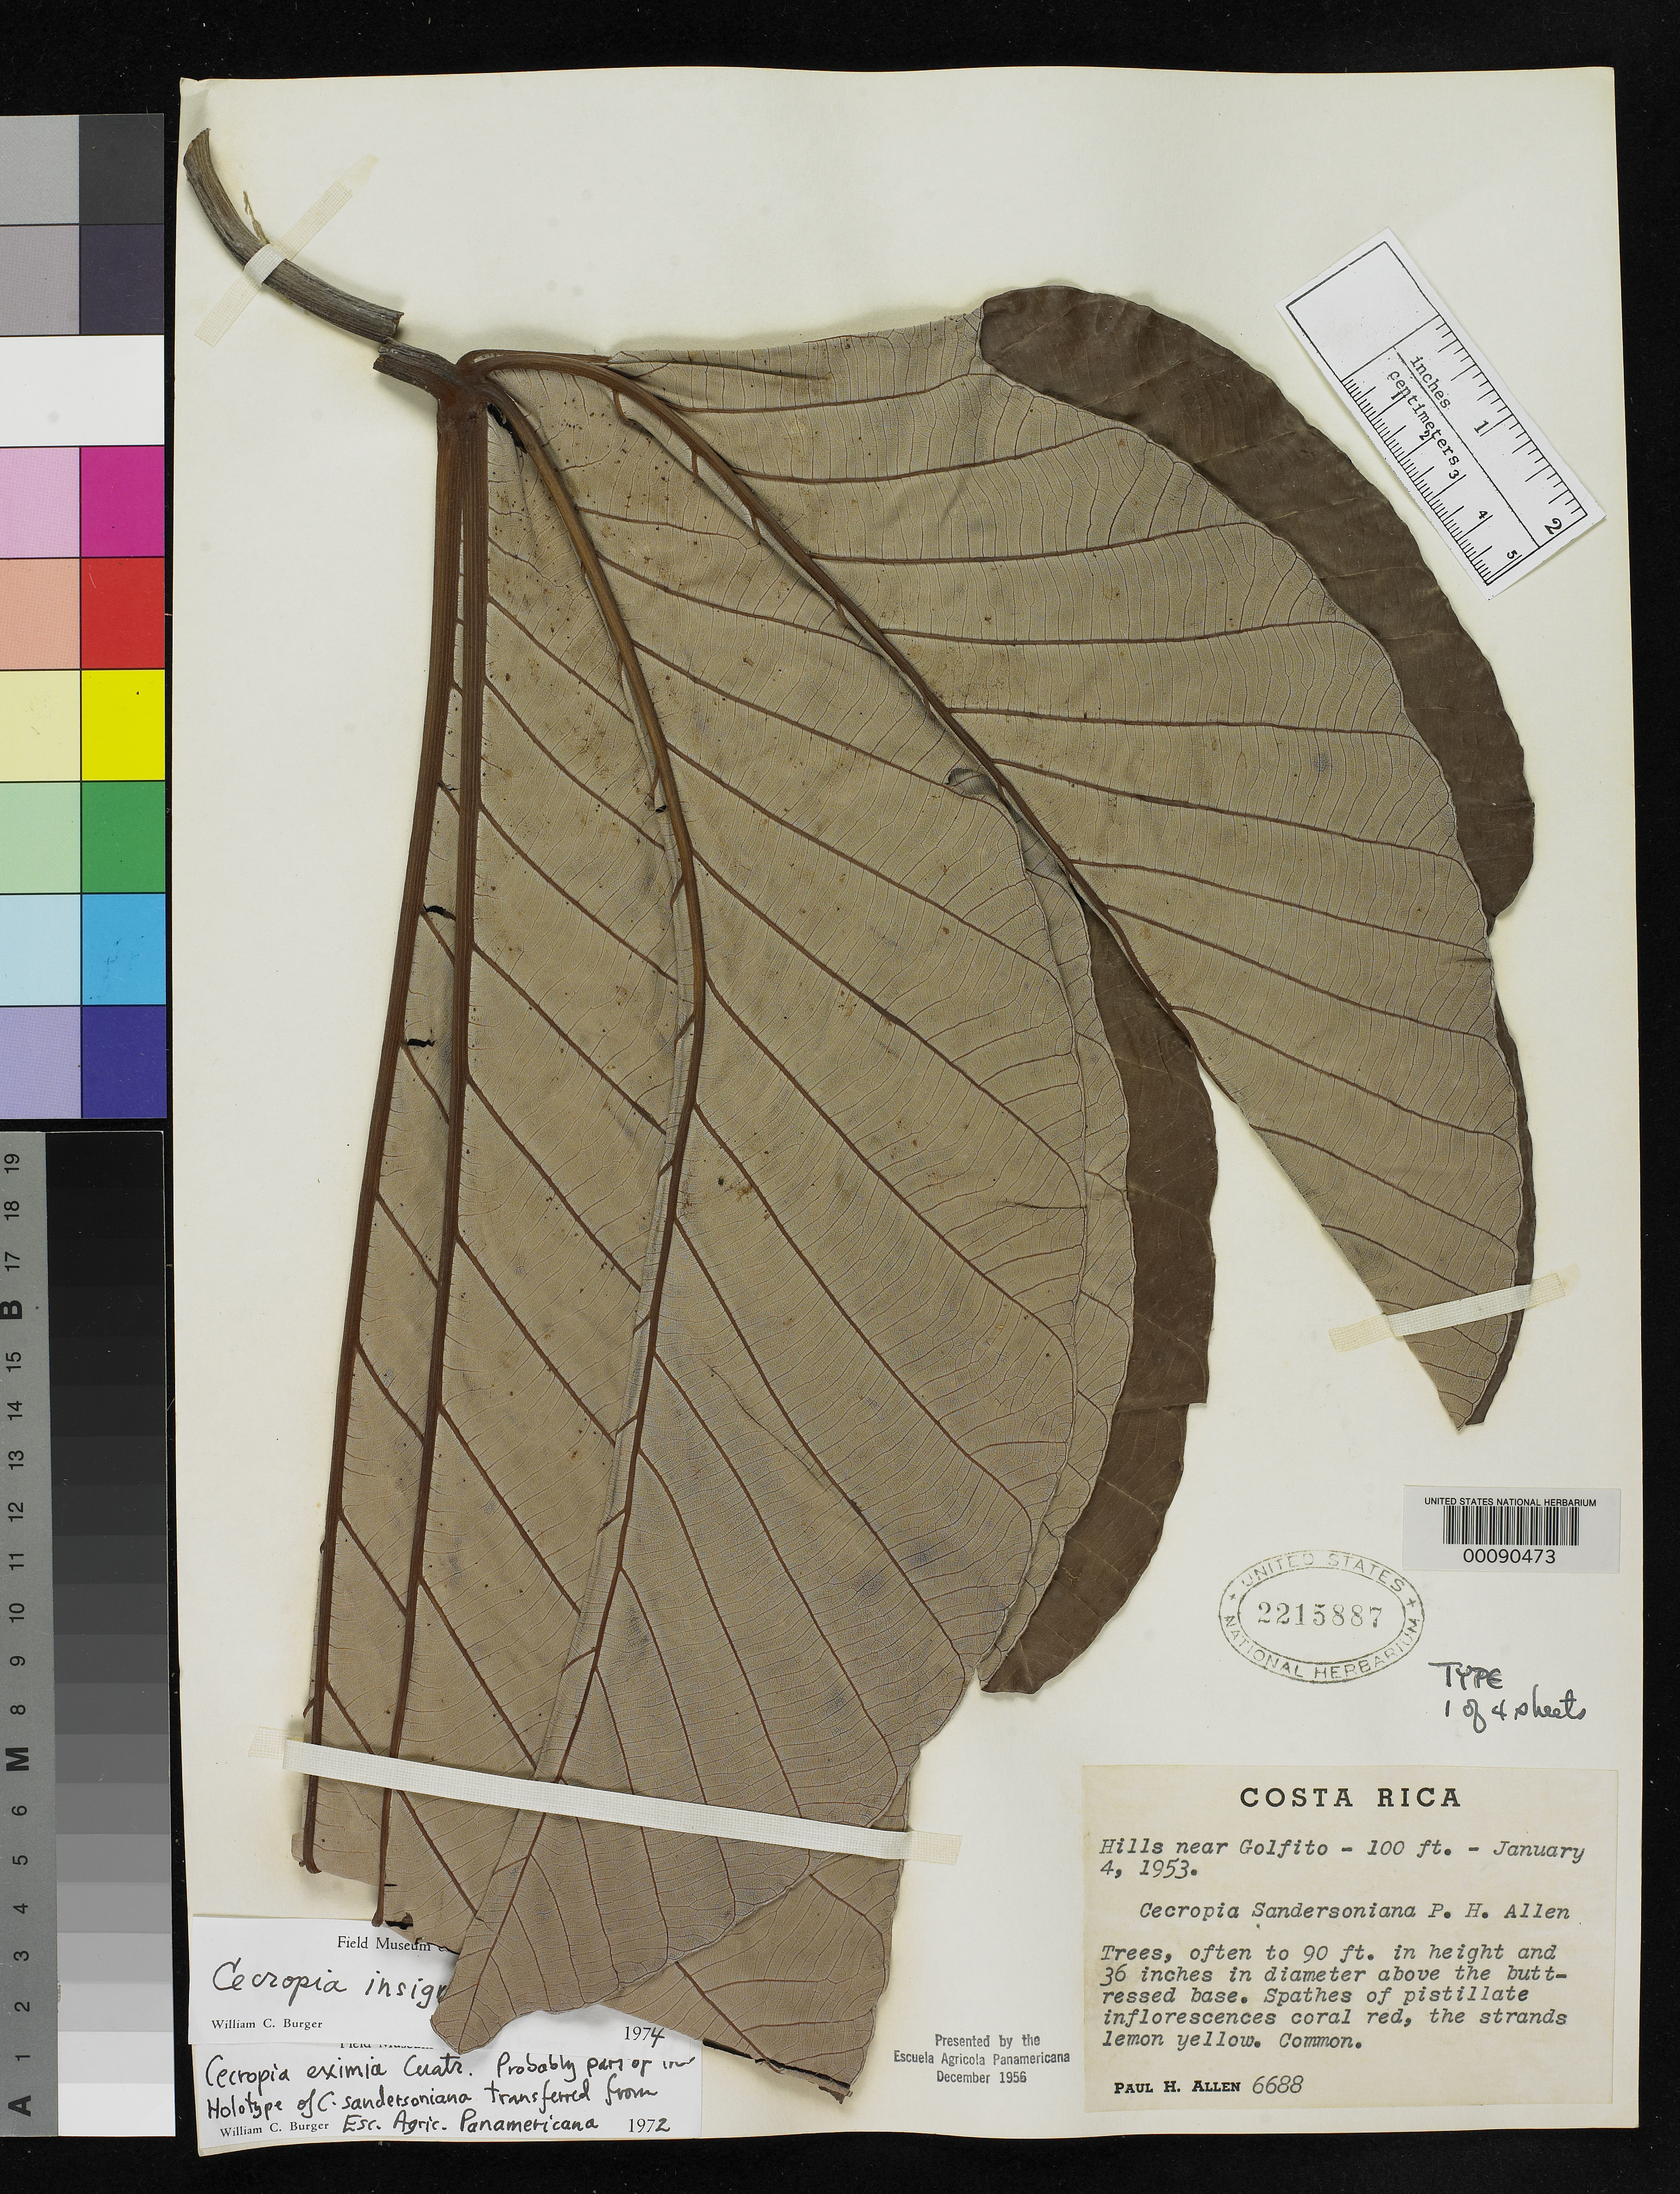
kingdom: Plantae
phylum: Tracheophyta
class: Magnoliopsida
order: Rosales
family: Urticaceae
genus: Cecropia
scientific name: Cecropia sandersoniana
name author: P.H. Allen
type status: Holotype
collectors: P. H. Allen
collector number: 6688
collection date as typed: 04 Jan 1953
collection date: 1953-01-04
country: Costa Rica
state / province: Puntarenas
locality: Hills near Golfito.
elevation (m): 30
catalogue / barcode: US 2215887